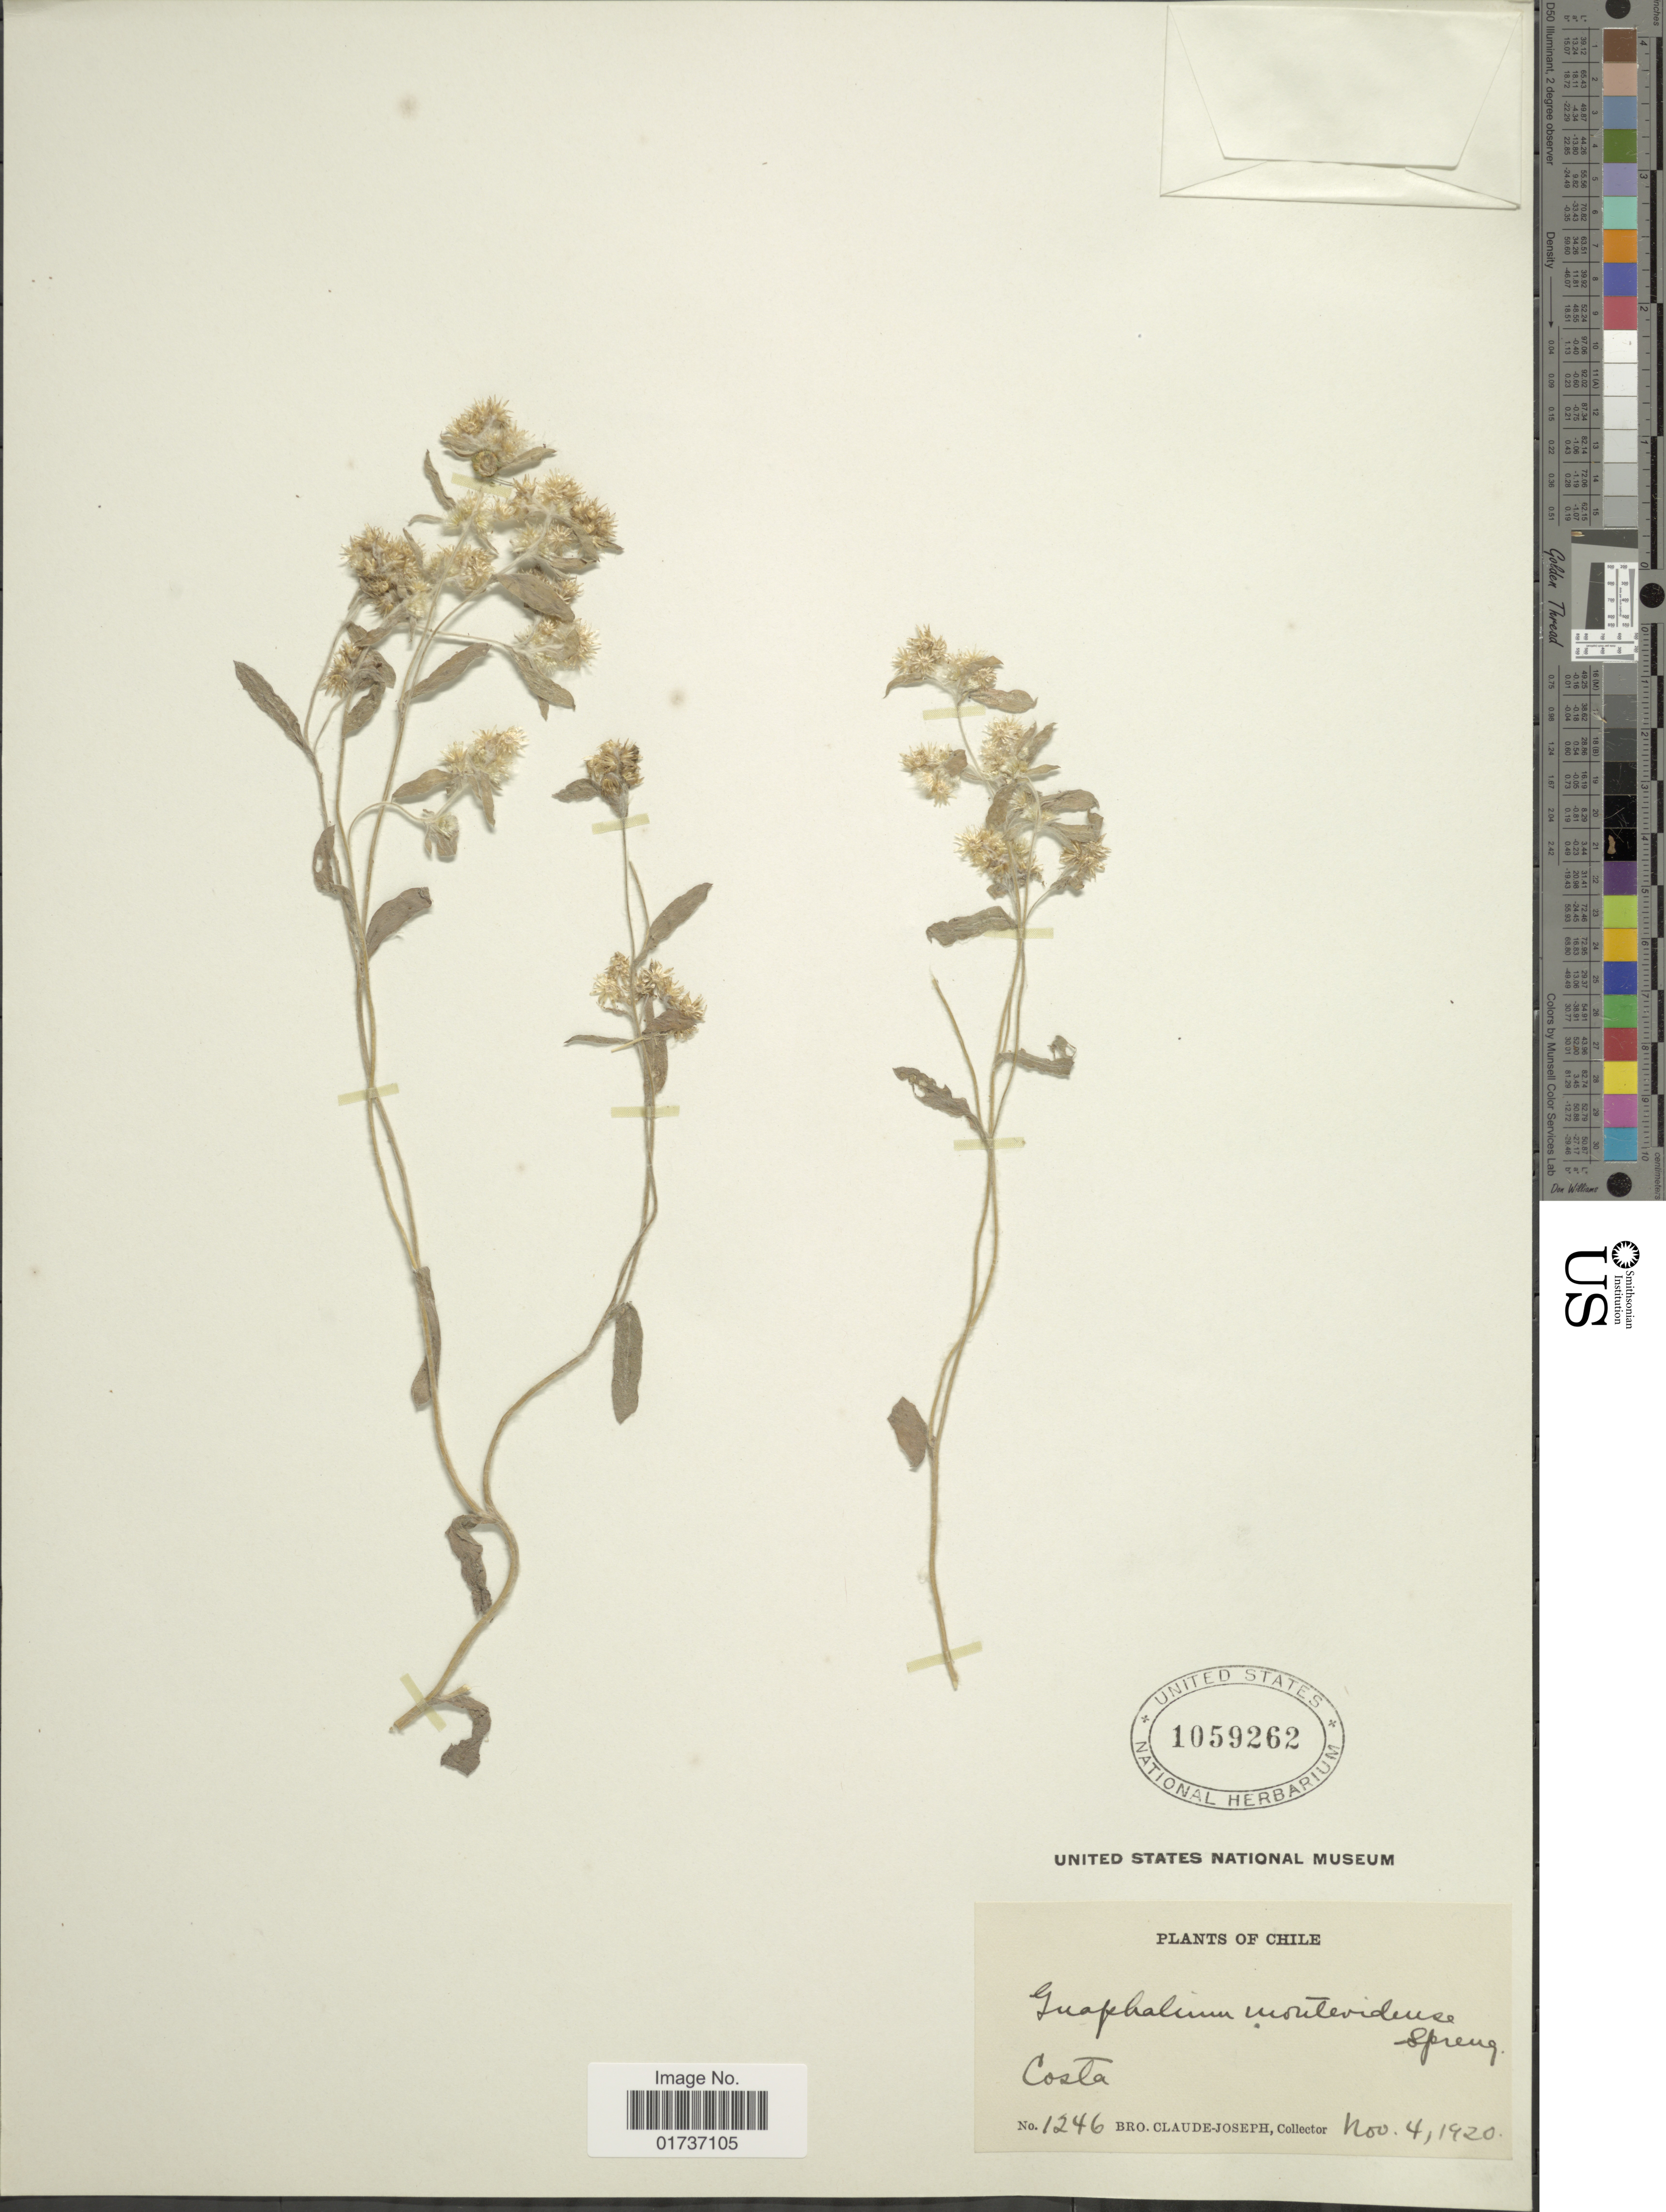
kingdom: Plantae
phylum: Tracheophyta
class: Magnoliopsida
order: Asterales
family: Asteraceae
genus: Gnaphalium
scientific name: Gnaphalium montevidense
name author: Spreng.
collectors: Bro. Claude-Joseph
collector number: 1246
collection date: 1920-11-04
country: Chile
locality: Costa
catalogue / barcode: US 1059262